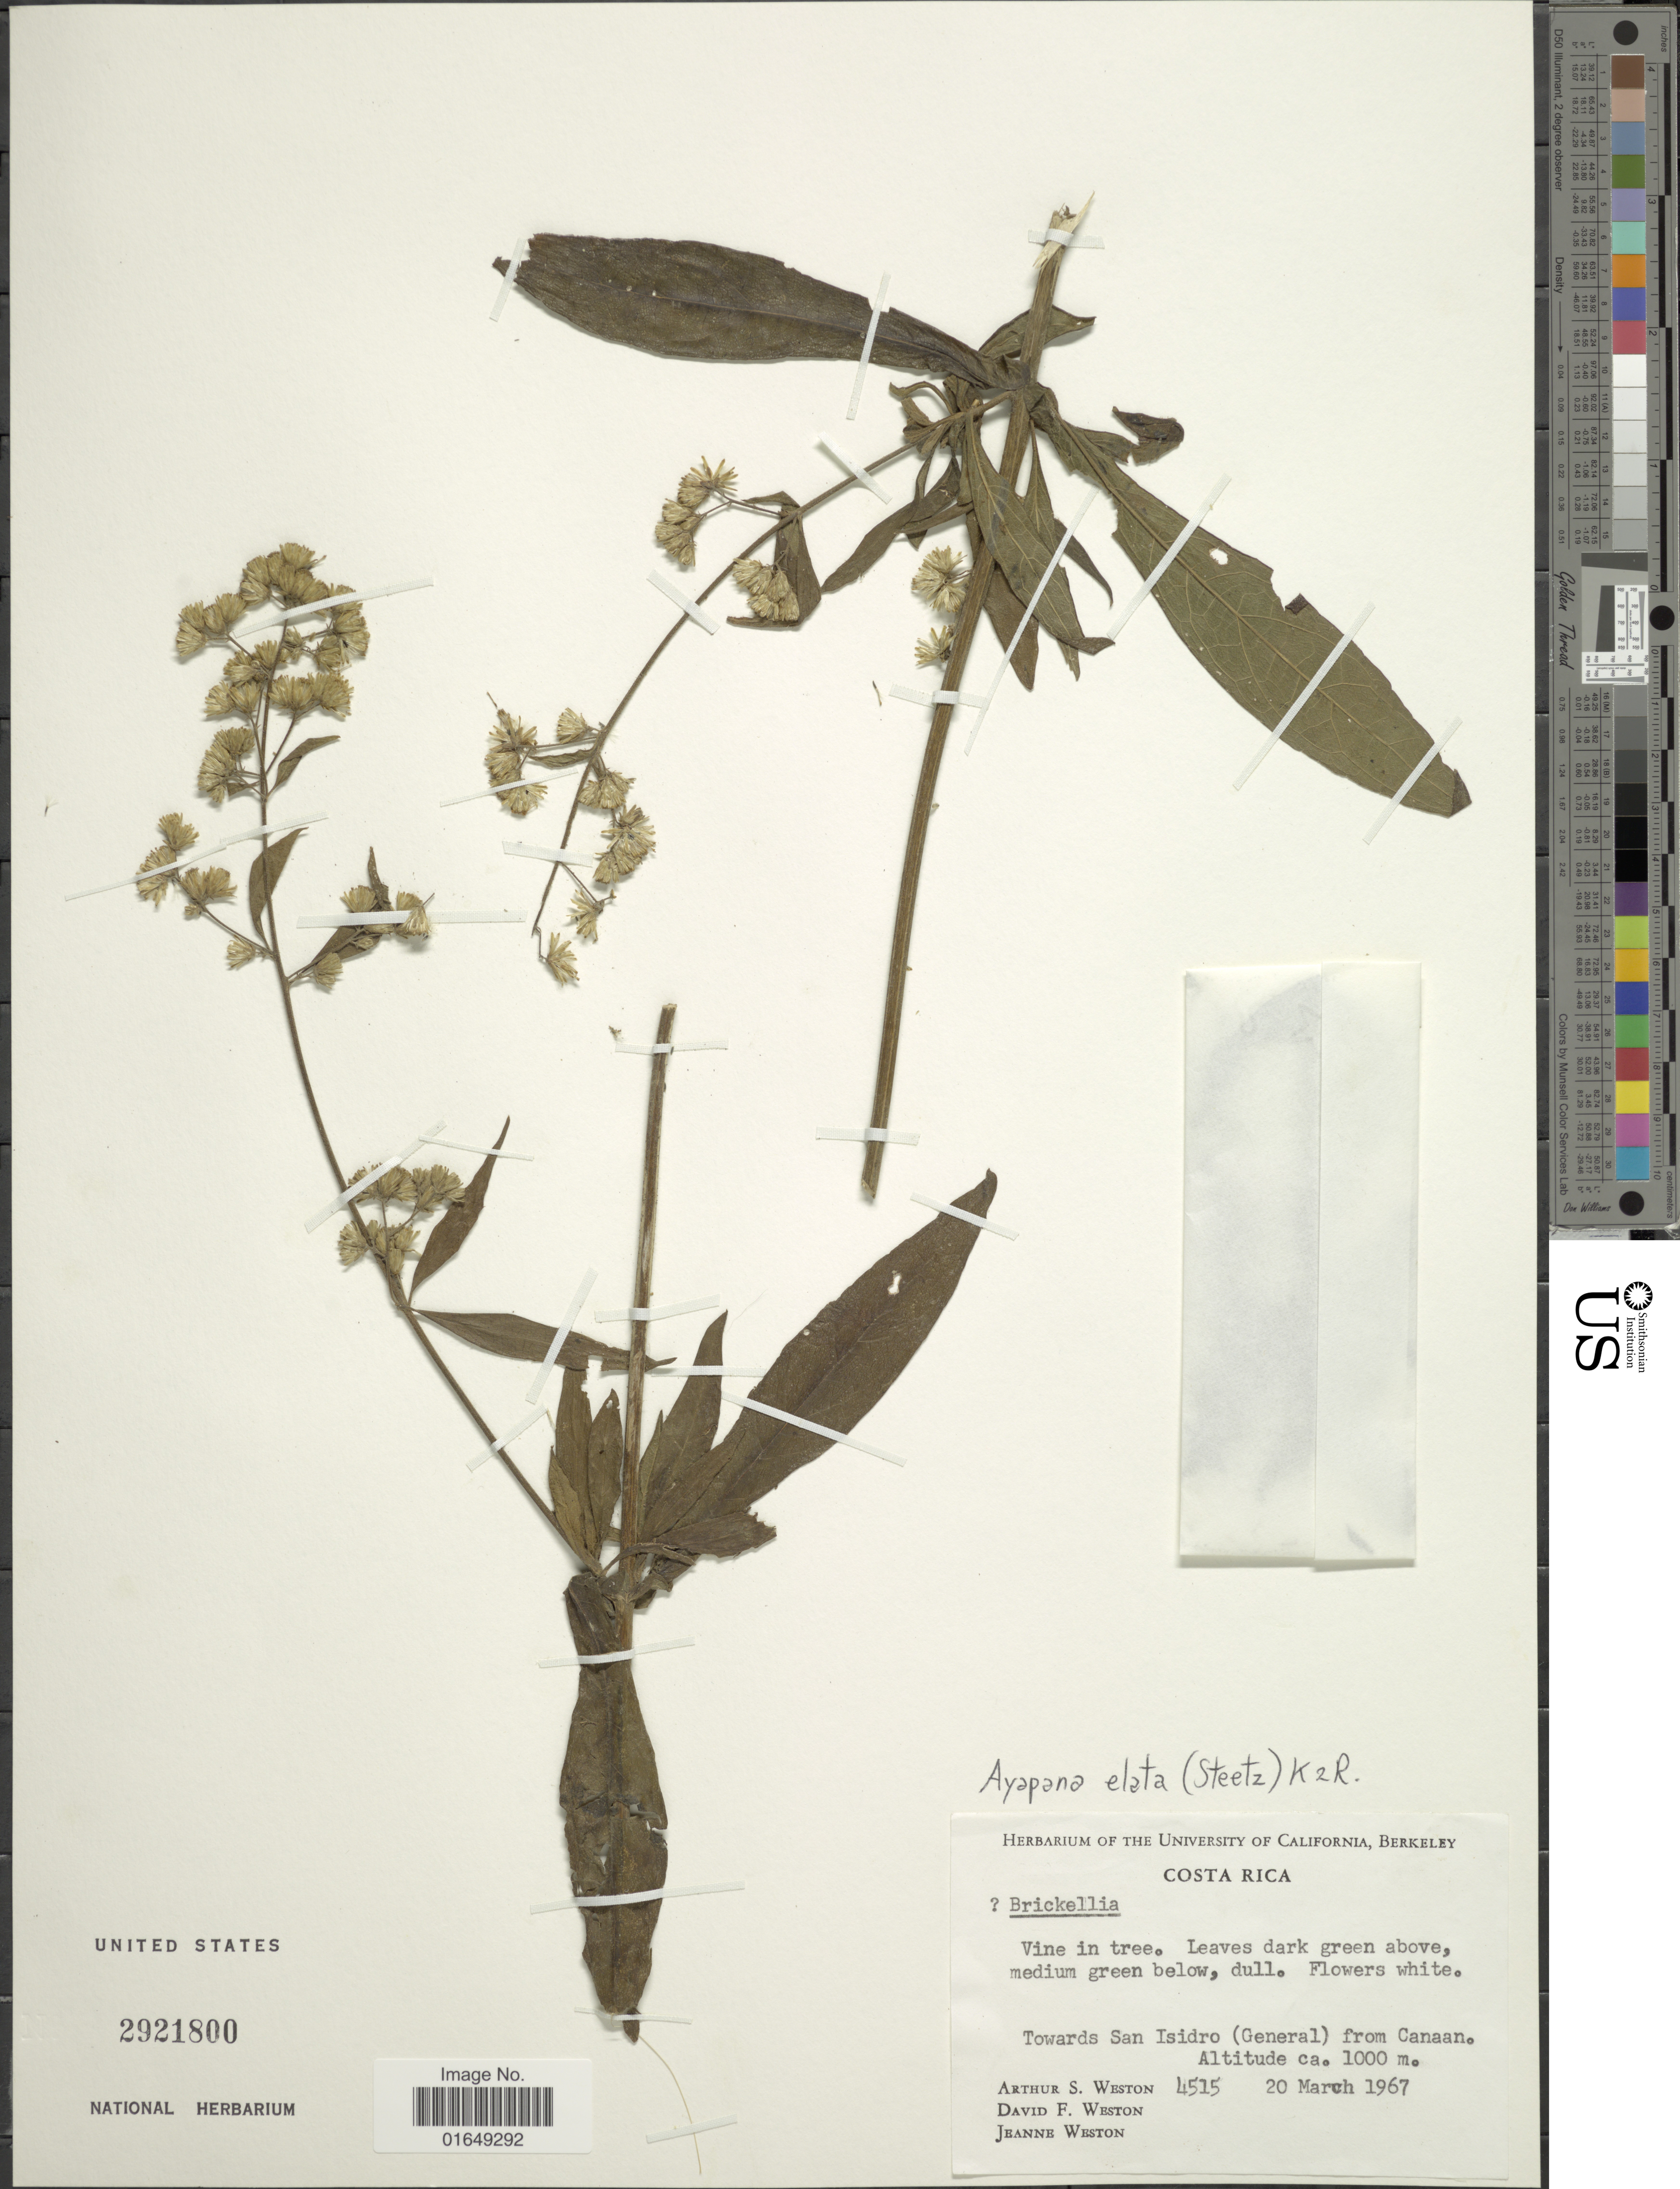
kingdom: Plantae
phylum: Tracheophyta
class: Magnoliopsida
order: Asterales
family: Asteraceae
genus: Ayapana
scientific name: Ayapana elata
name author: (Steetz) R.M. King & H. Rob.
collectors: A. Weston, D. Weston & J. Weston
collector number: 4515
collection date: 1967-03-20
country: Costa Rica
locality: Towards San Isidro (General) from Canaan.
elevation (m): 1000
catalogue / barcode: US 2921800